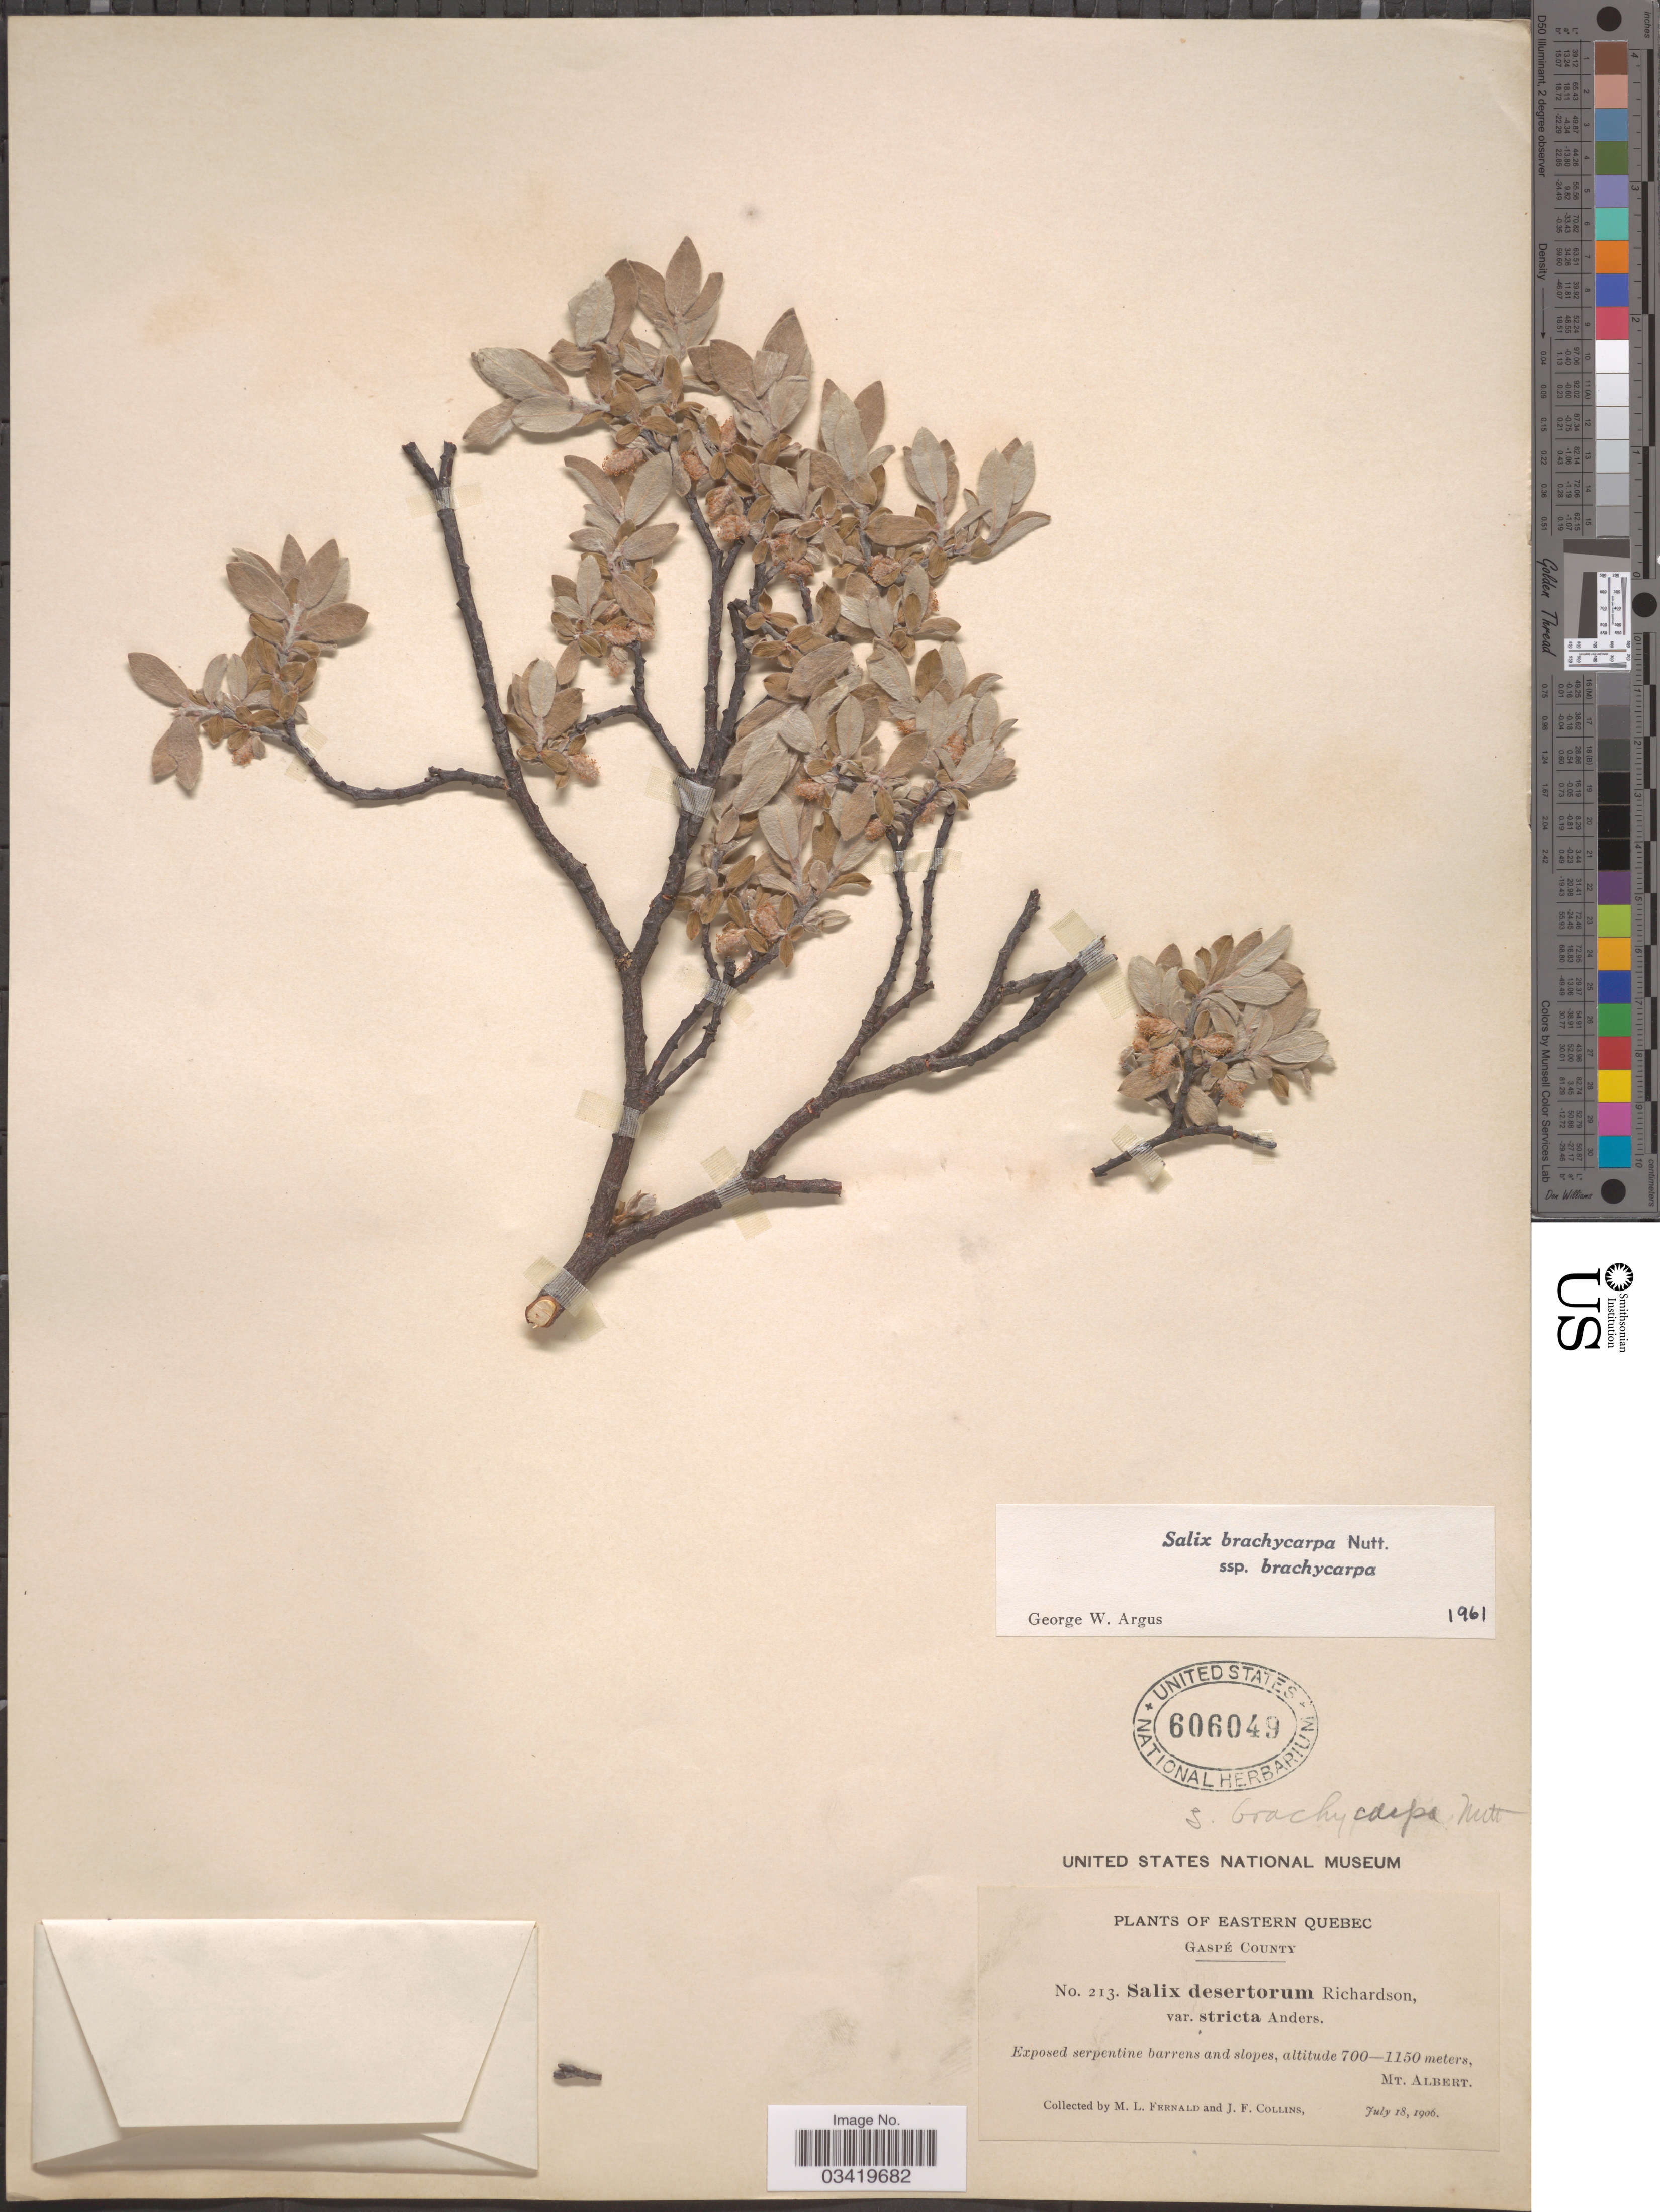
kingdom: Plantae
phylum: Tracheophyta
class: Magnoliopsida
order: Malpighiales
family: Salicaceae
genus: Salix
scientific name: Salix brachycarpa subsp. brachycarpa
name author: Nutt.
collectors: M. L. Fernald & J. Collins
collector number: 213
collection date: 1906-07-18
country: Canada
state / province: Quebec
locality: Eastern Quebec. Gaspé County. Mt. Albert.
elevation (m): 700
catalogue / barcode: US 606049